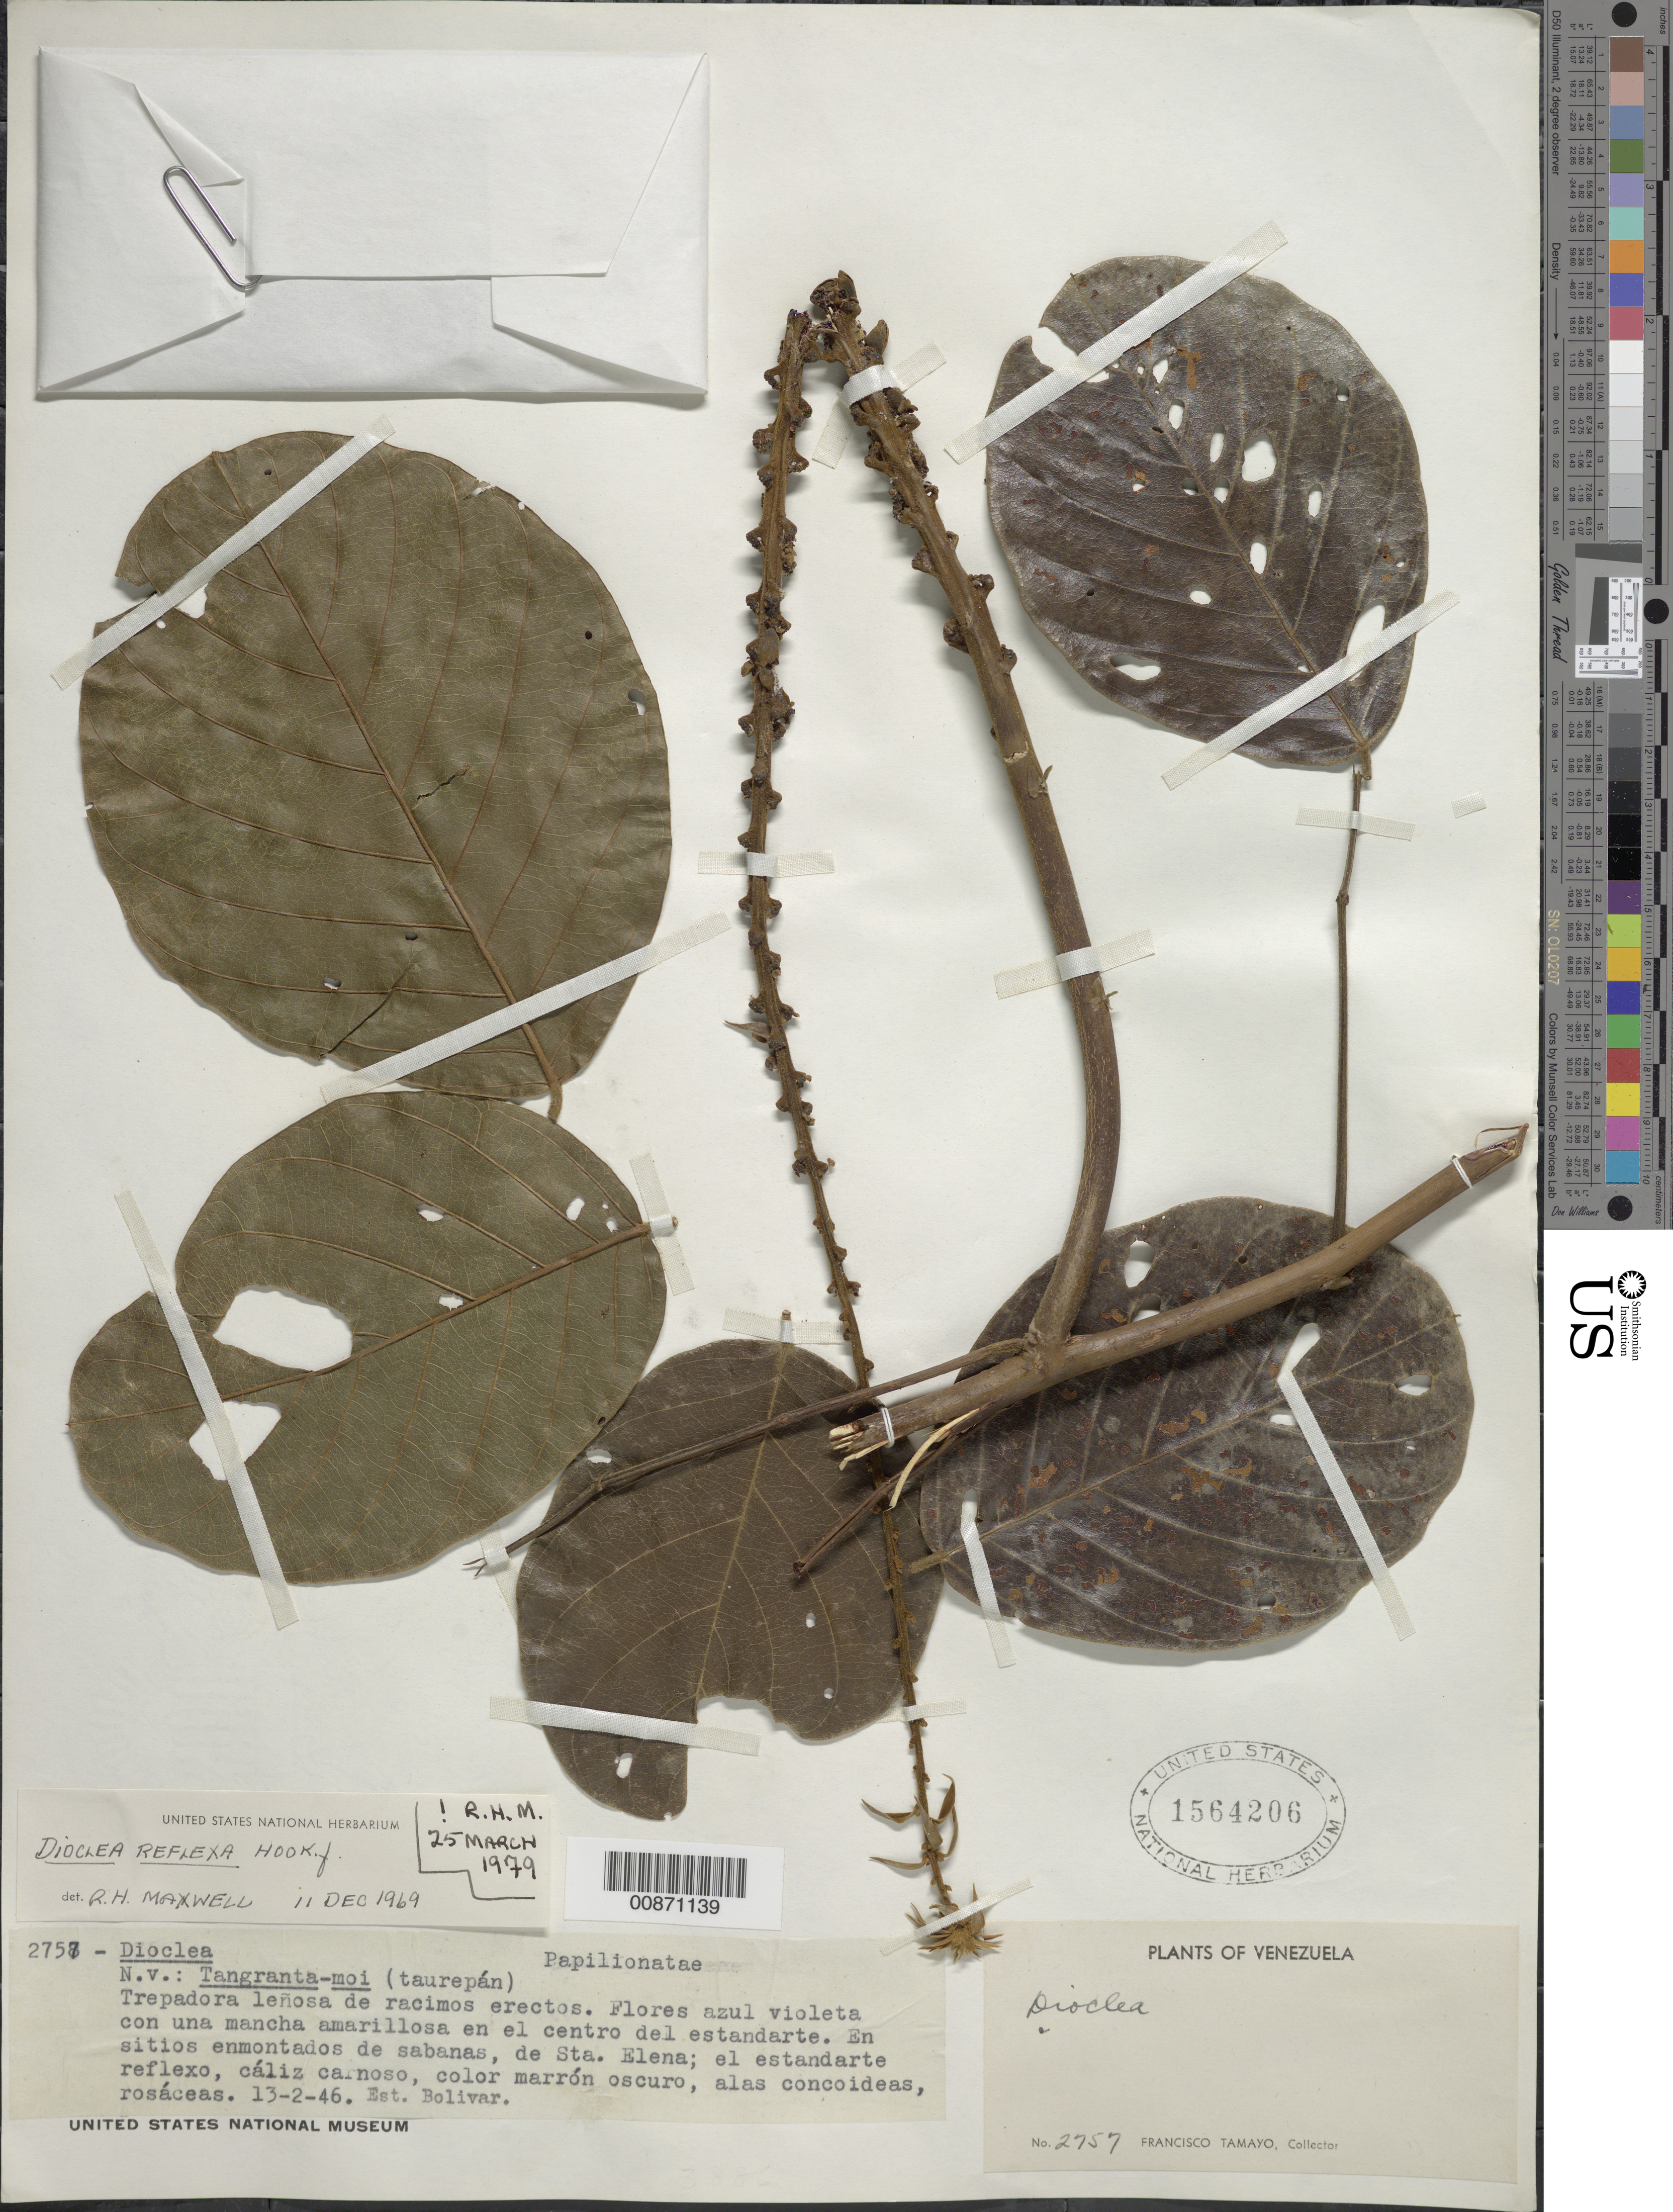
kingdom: Plantae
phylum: Tracheophyta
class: Magnoliopsida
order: Fabales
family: Fabaceae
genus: Macropsychanthus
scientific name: Macropsychanthus comosus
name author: (G. Mey.) L.P. Queiroz & Snak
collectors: F. Tamayo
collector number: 2757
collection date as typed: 13-Feb-46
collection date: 1946-02-13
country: Venezuela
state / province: Bolívar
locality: Gran Sabana, Sta. Elena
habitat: Sitios enmontados de sabanas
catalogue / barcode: US 1564206